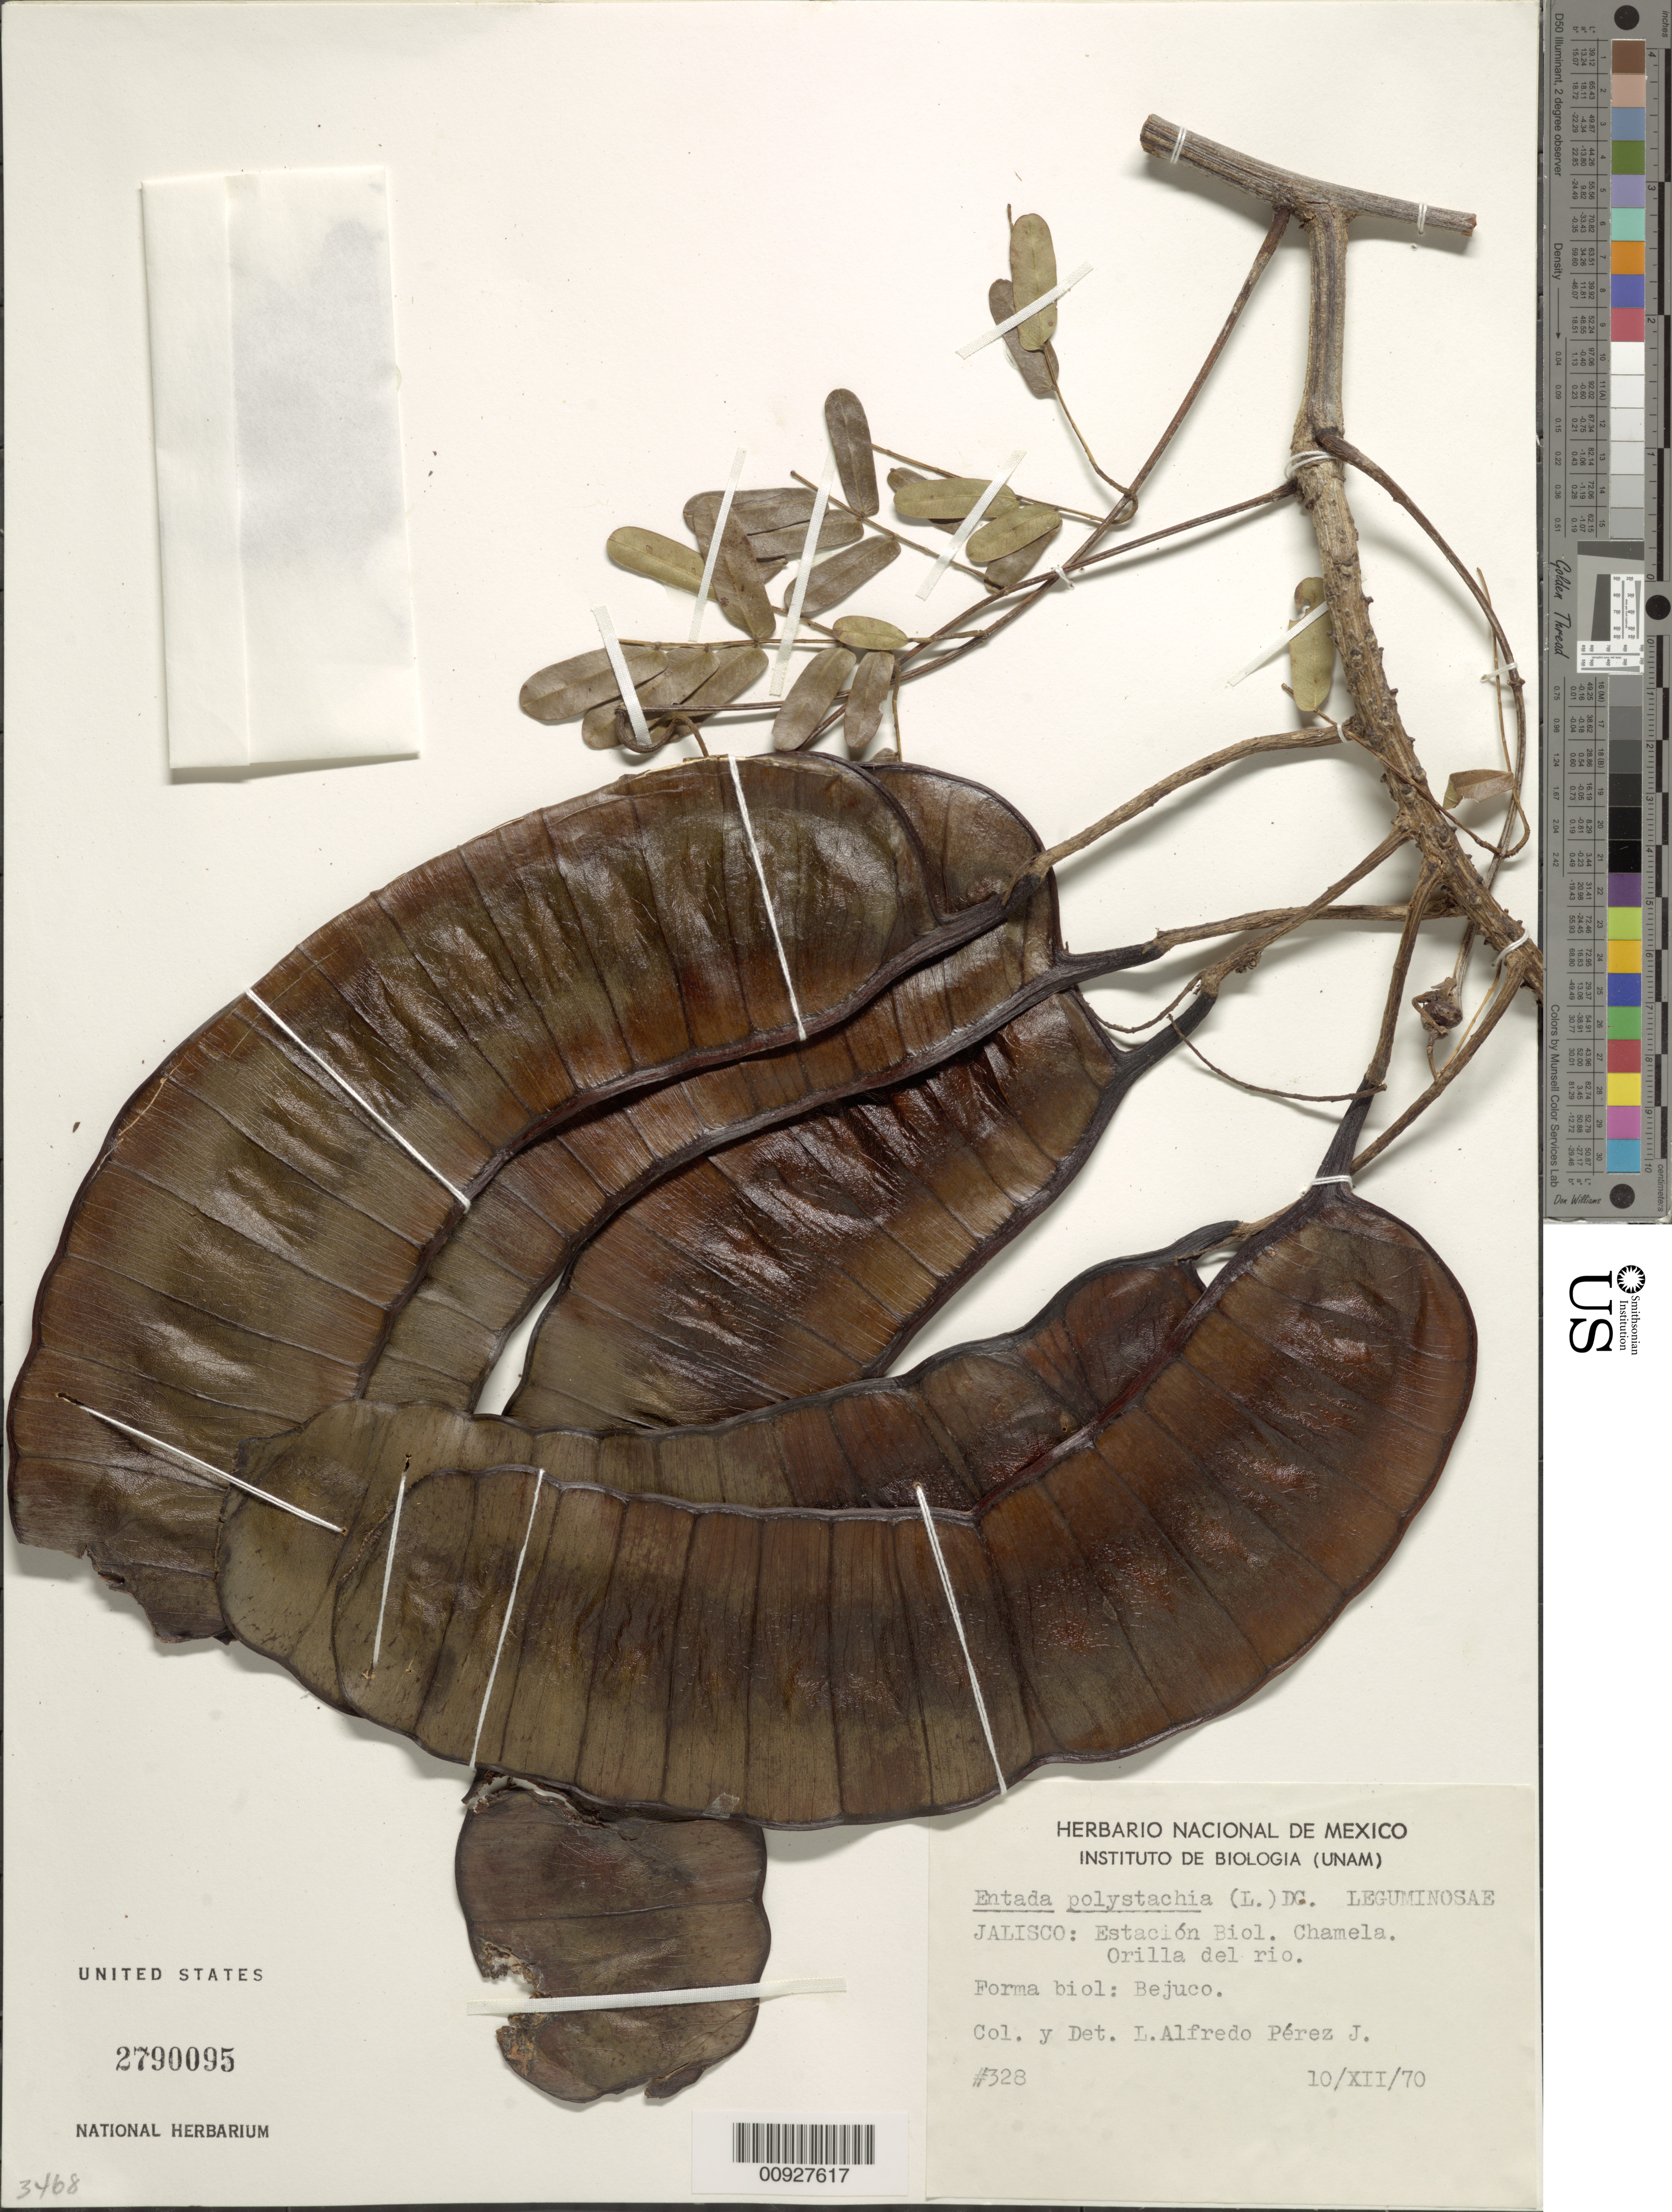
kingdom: Plantae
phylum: Tracheophyta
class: Magnoliopsida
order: Fabales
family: Fabaceae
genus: Entada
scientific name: Entada polystachya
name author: (L.) DC.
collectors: L. Perez Jimenez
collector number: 328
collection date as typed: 10 Dec 1970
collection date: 1970-12-10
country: Mexico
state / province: Jalisco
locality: Jalisco: Estación Biológica Chamela.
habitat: Orilla del rio.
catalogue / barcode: US 2790095